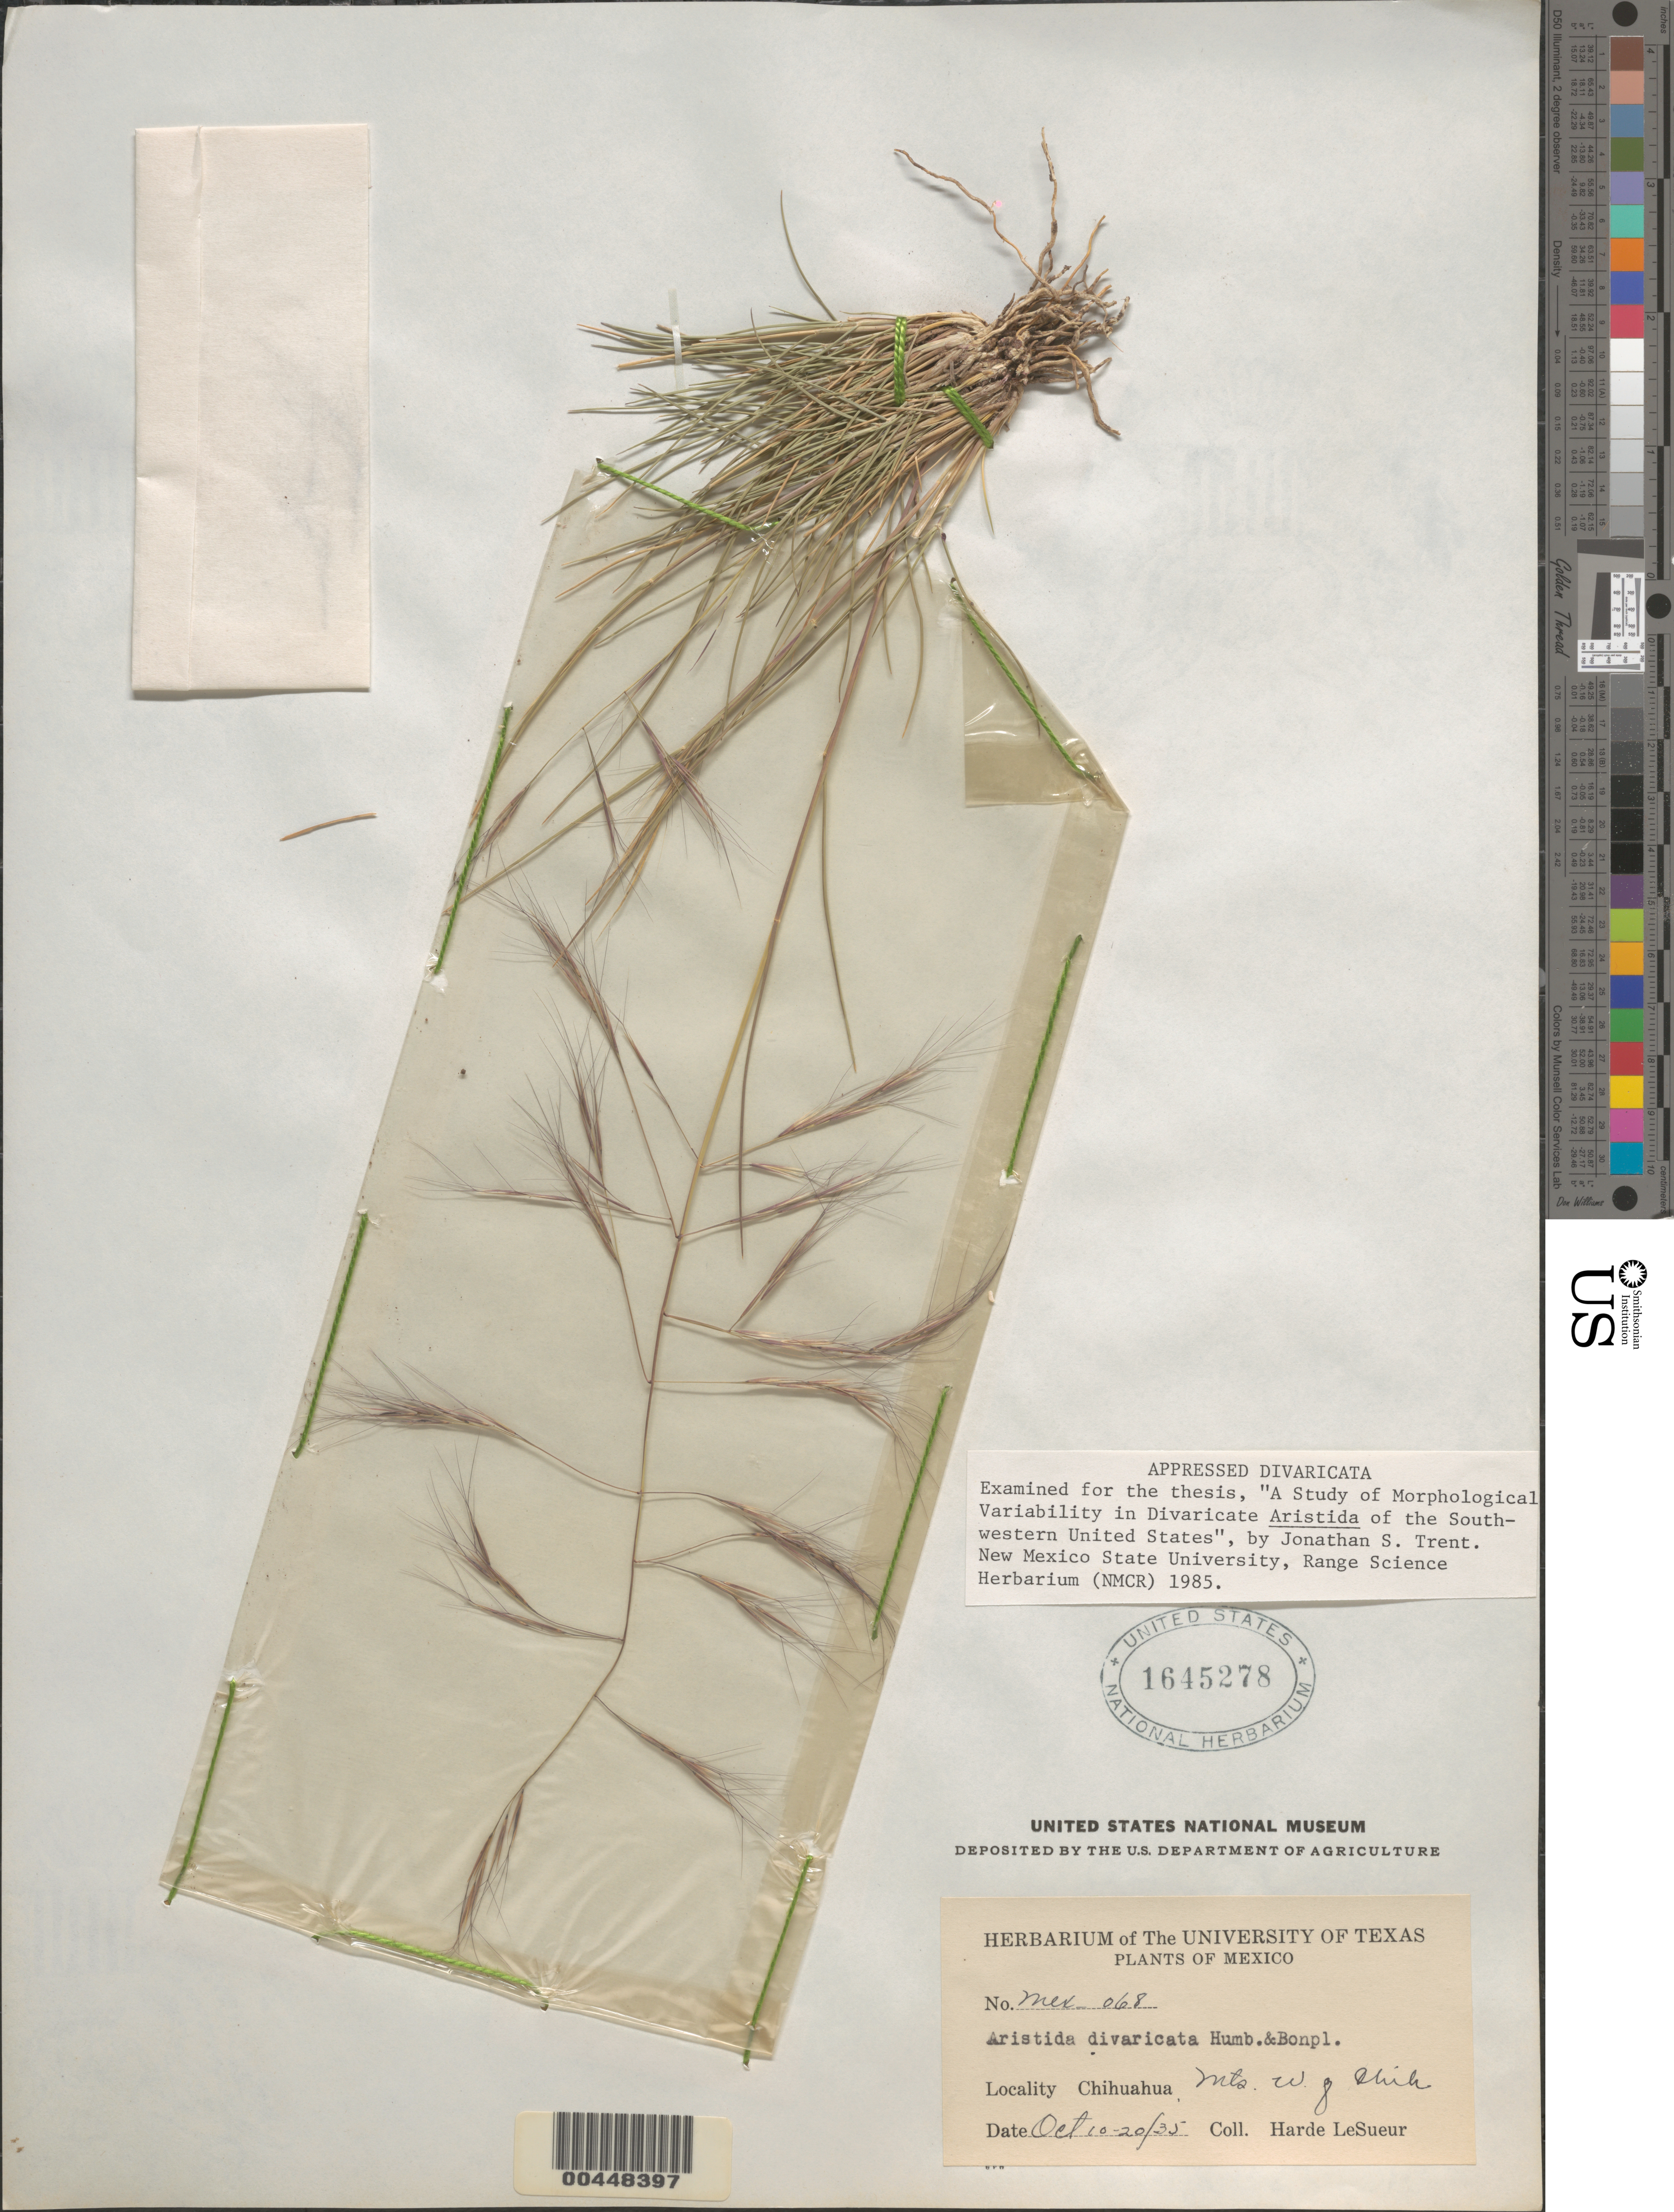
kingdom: Plantae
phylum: Tracheophyta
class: Liliopsida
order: Poales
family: Poaceae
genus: Aristida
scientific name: Aristida divaricata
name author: Humb. & Bonpl. ex Willd.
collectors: D. H. LeSueur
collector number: Mex 068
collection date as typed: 10 Oct 1935 to 20 Oct 1935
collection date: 1935-10-10/1935-10-20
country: Mexico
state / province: Chihuahua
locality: Mts W of Chihuahua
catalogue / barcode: US 1645278